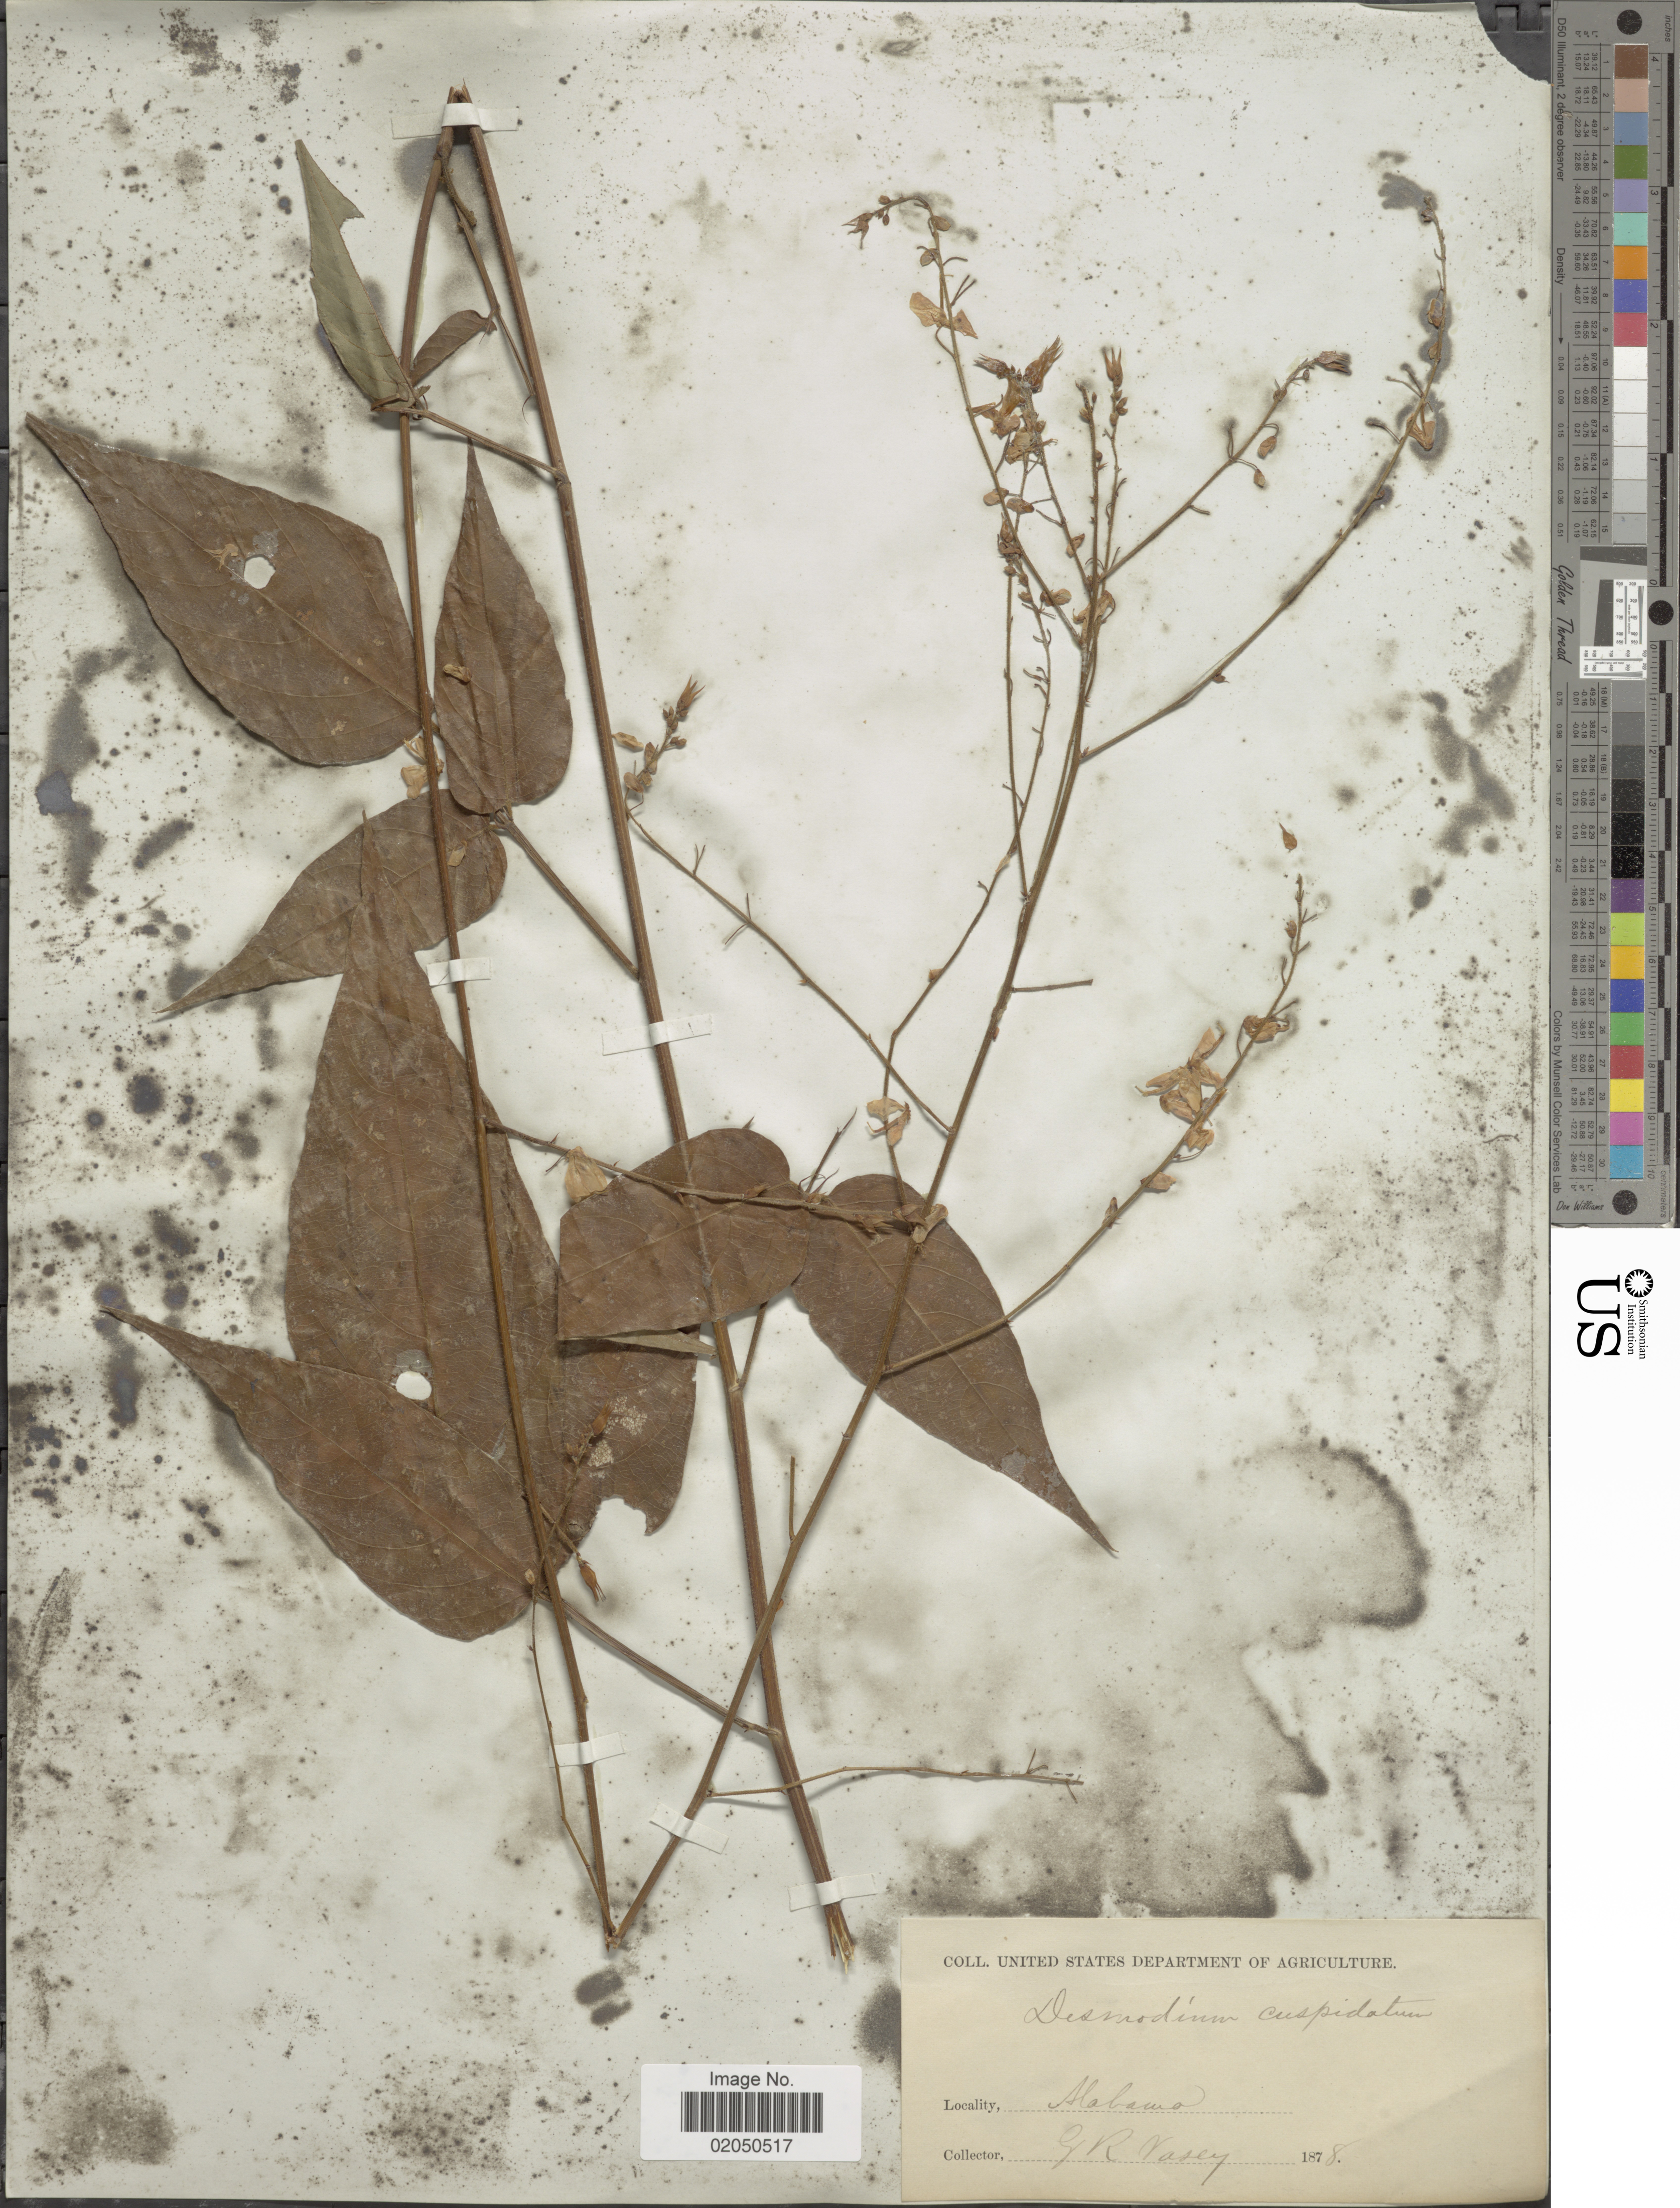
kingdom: Plantae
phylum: Tracheophyta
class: Magnoliopsida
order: Fabales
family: Fabaceae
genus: Desmodium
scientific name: Desmodium cuspidatum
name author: (Muhl. ex Willd.) Loudon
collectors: G. R. Vasey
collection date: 1878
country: United States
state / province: Alabama